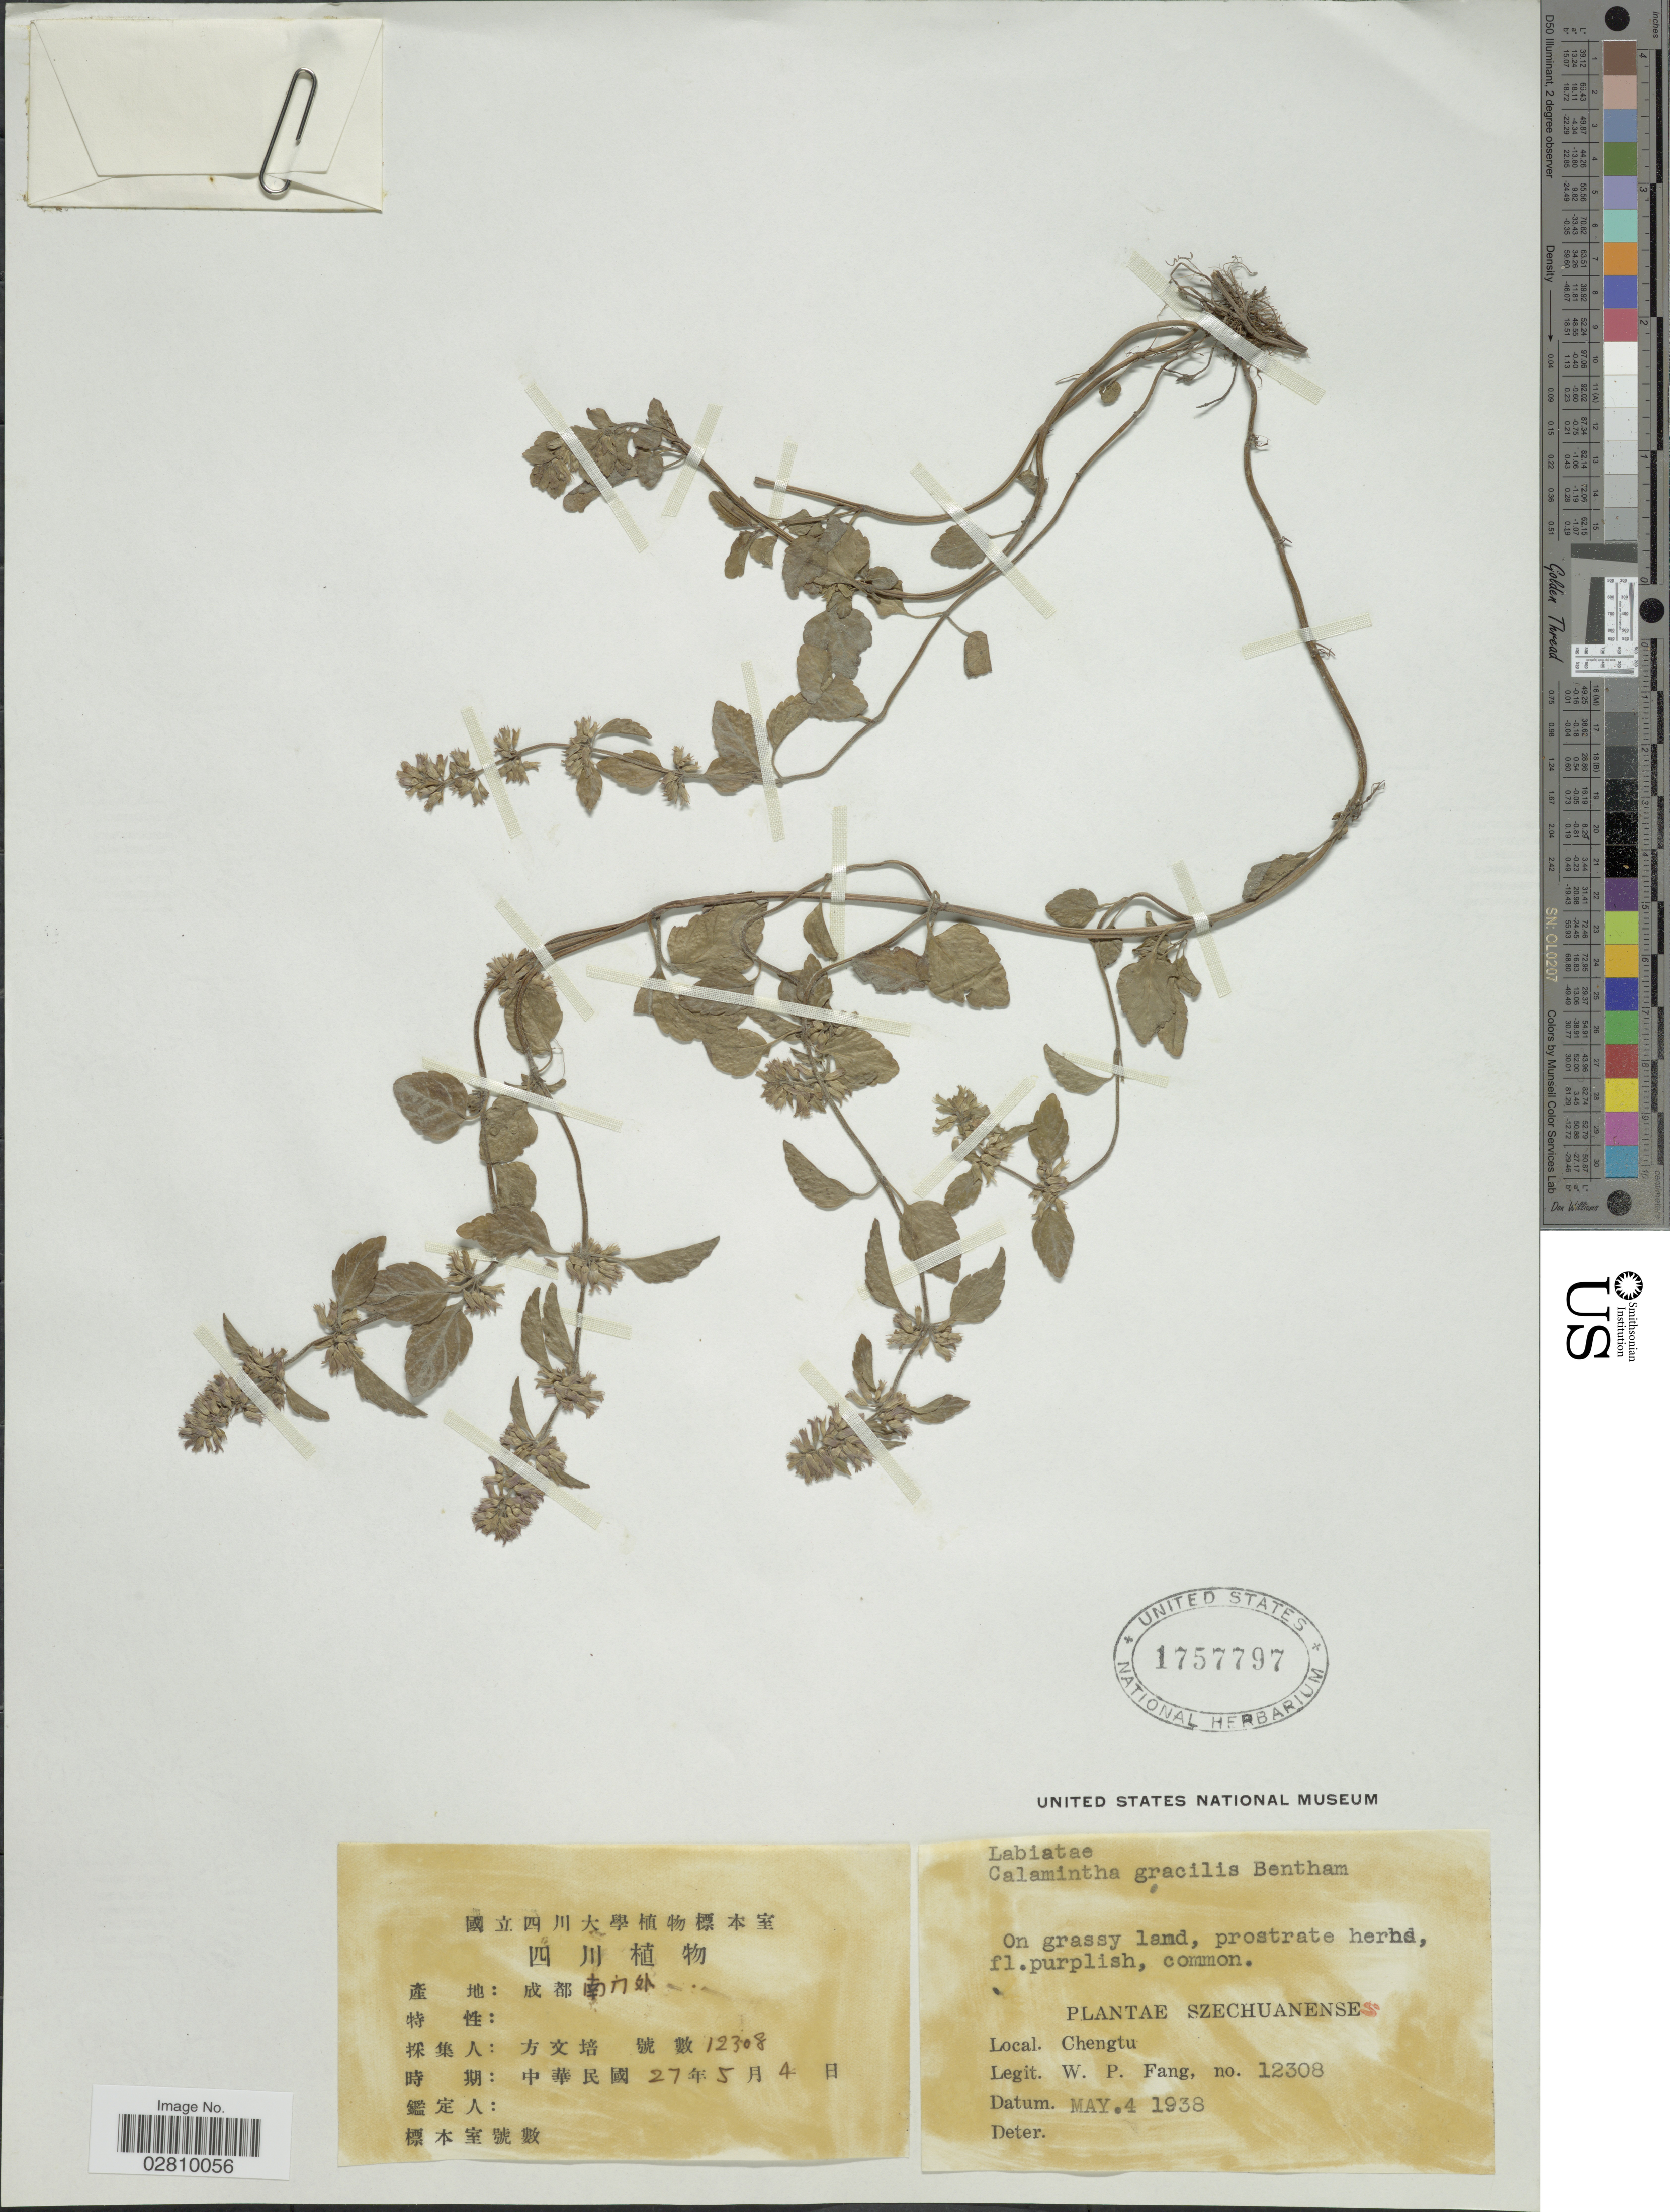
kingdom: Plantae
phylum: Tracheophyta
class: Magnoliopsida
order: Lamiales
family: Lamiaceae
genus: Calamintha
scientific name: Calamintha confinis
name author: Hance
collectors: W. P. Fang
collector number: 12308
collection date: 1938-05-04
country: China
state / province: Sichuan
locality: Szechuanenses. Chengtu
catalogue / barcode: US 1757797